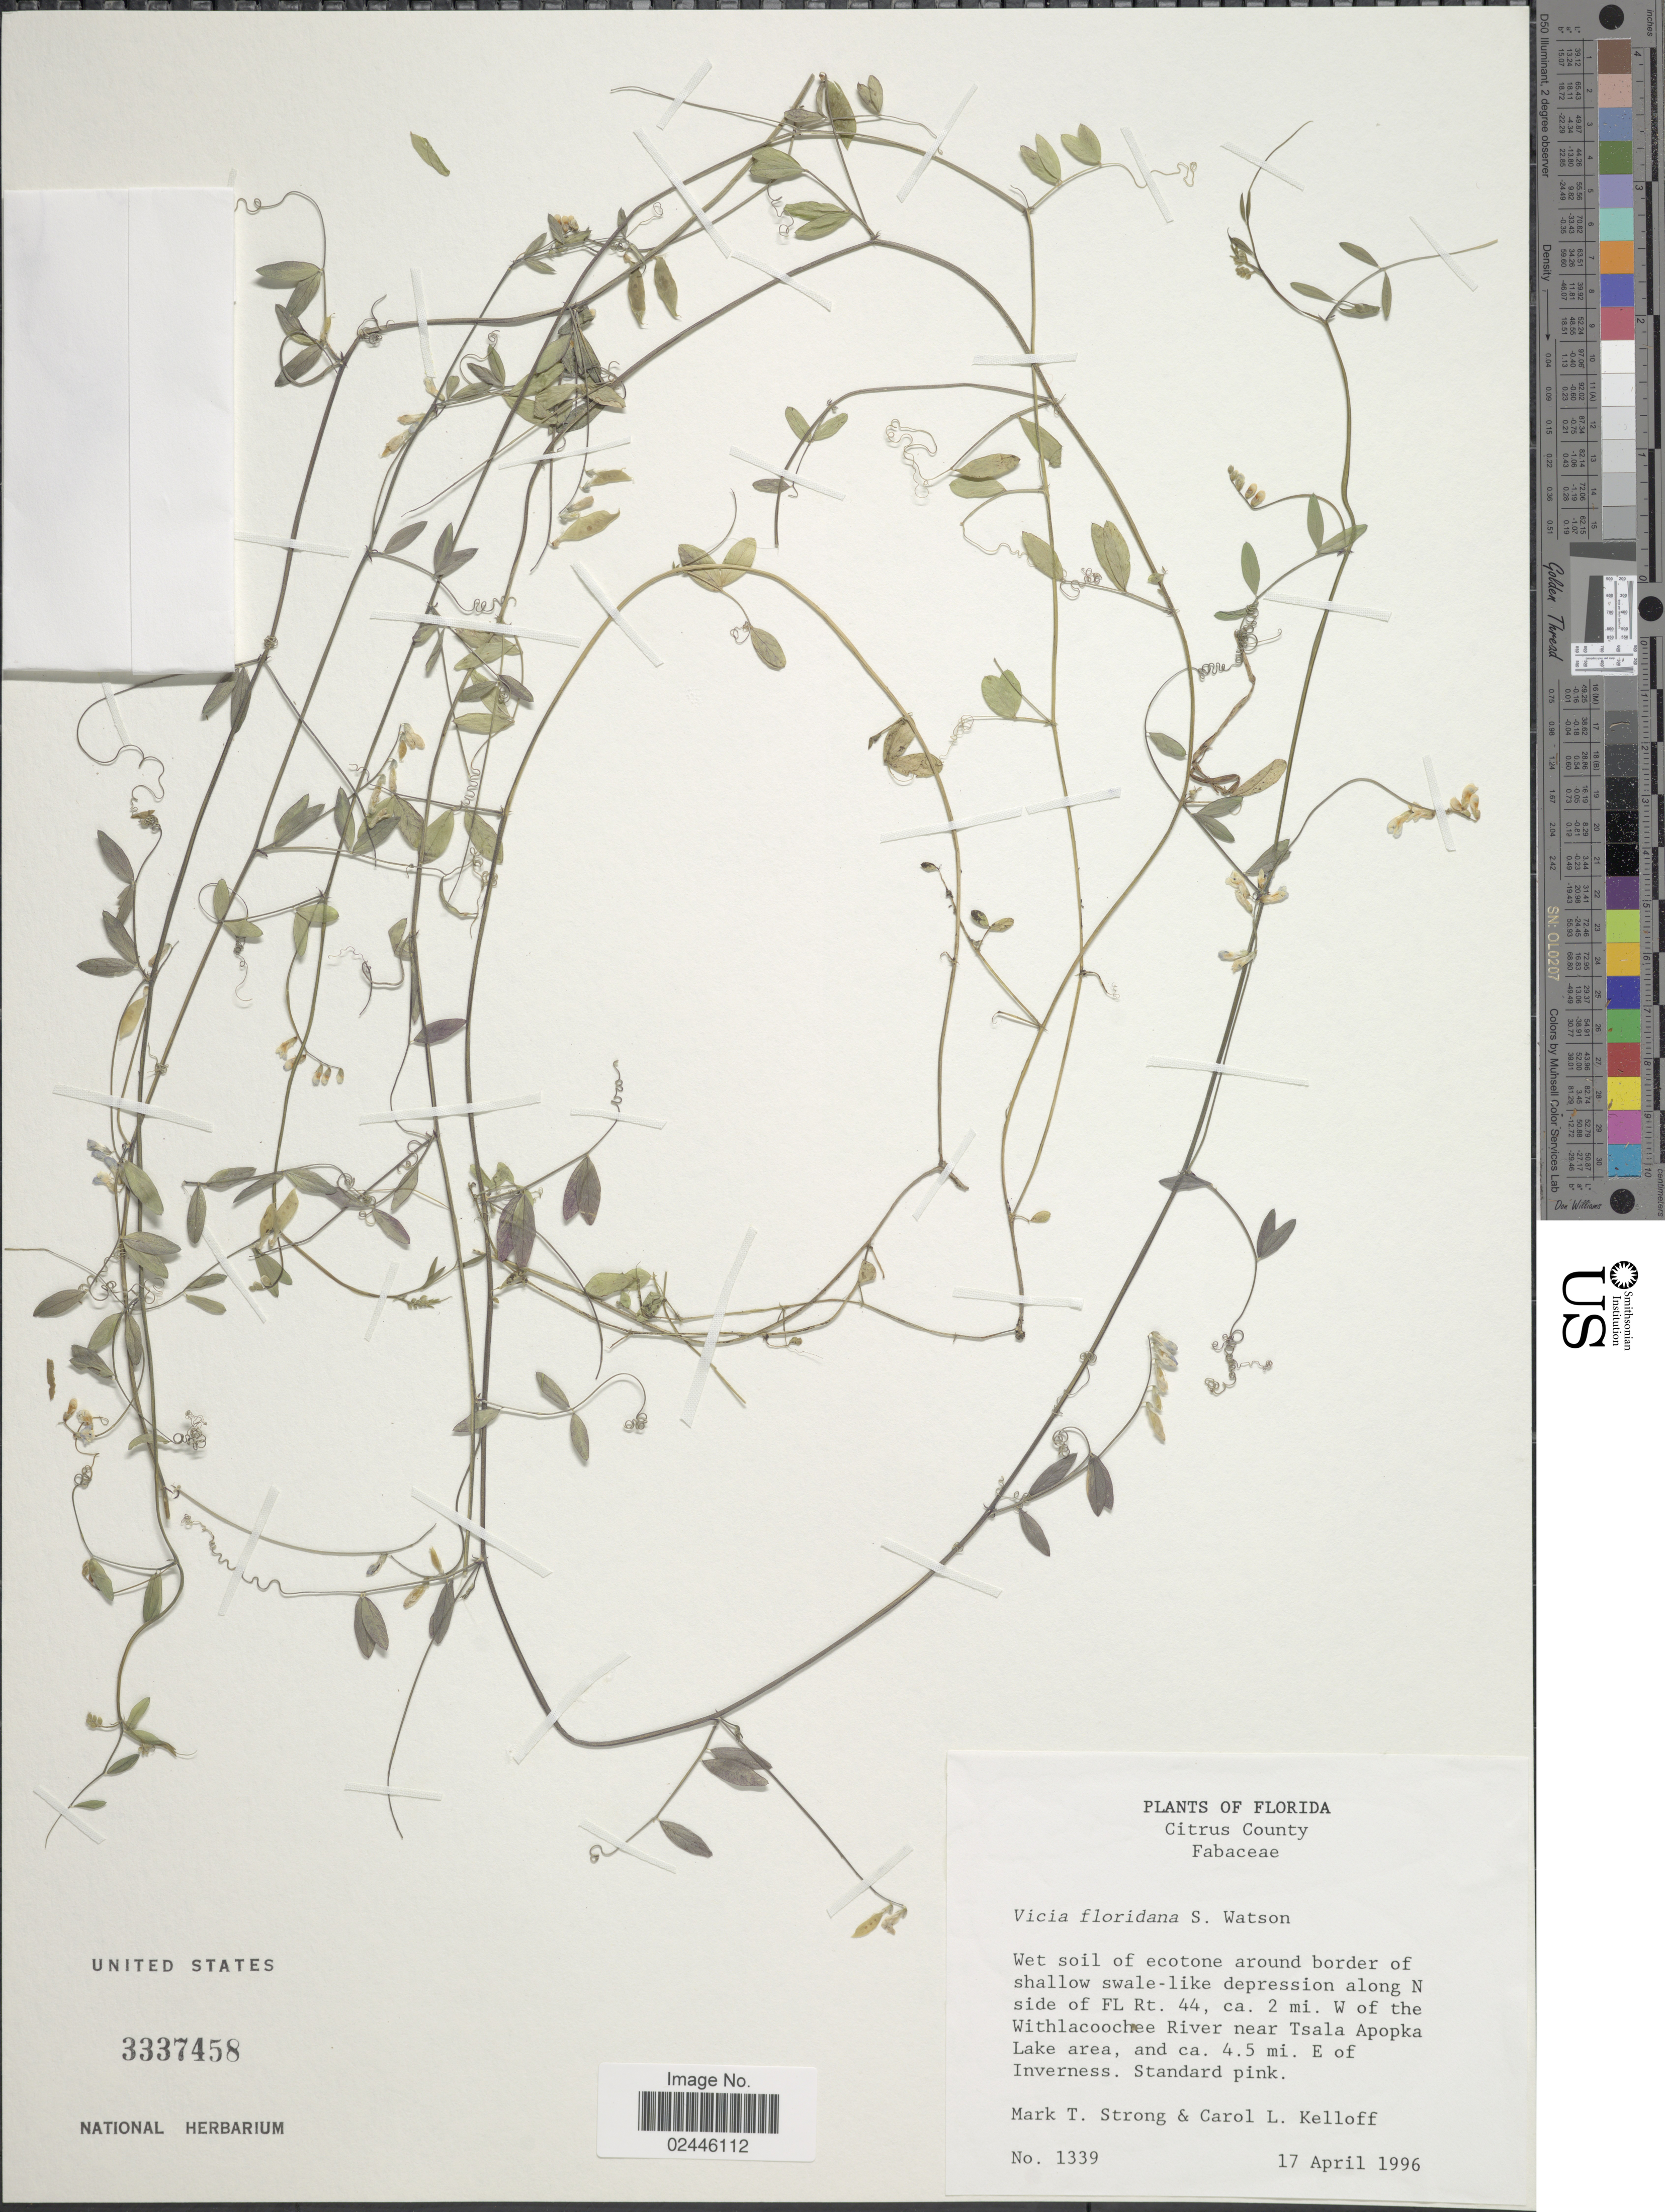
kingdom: Plantae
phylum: Tracheophyta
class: Magnoliopsida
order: Fabales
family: Fabaceae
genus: Vicia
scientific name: Vicia floridana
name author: S. Watson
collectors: M. T. Strong & C. L. Kelloff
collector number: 1339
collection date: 1996-04-17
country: United States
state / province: Florida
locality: Citrus County. Along N side of FL Rt. 44, ca. 2 mi. W of the Withlacoochee River near Tsala ApopkaLake Area, and ca. 4.5 mi. E of Inverness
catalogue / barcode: US 3337458